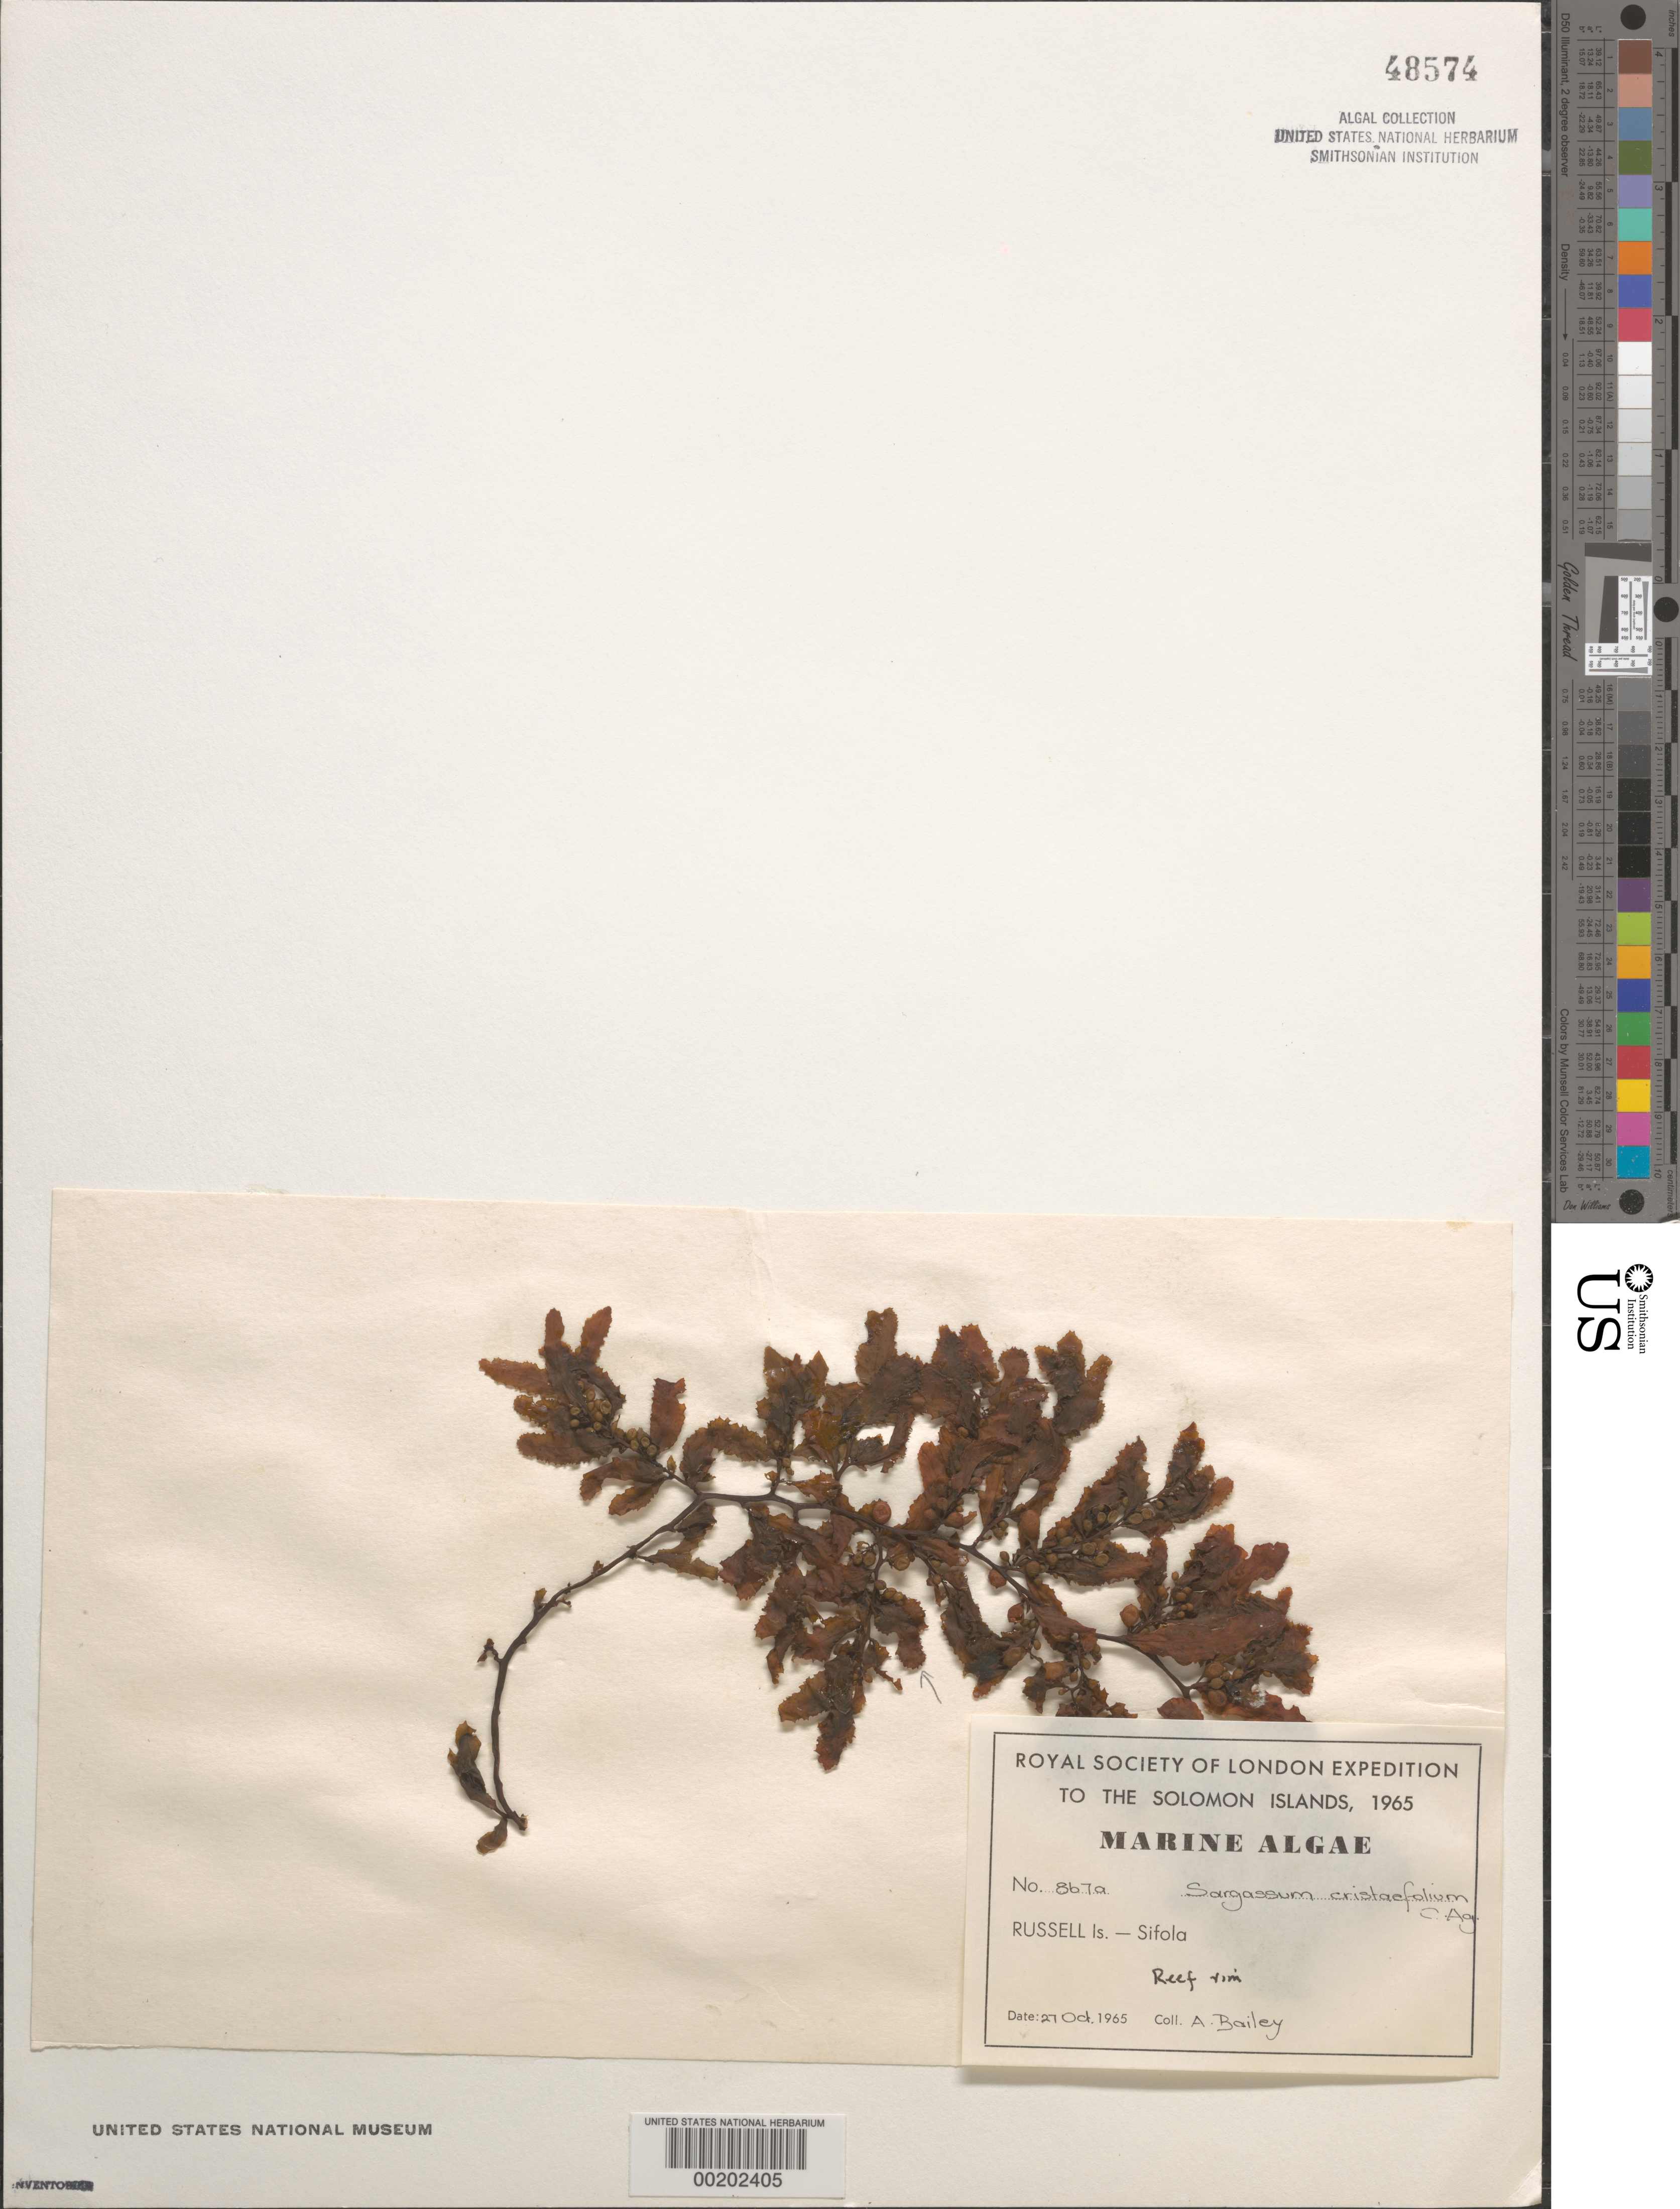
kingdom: Chromista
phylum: Ochrophyta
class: Phaeophyceae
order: Fucales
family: Sargassaceae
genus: Sargassum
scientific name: Sargassum ilicifolium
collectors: A. Bailey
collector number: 867a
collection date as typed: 27 Oct 1965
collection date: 1965-10-27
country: Solomon Islands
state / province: Central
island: Mbanika [Banika]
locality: Sifola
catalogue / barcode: US 48574